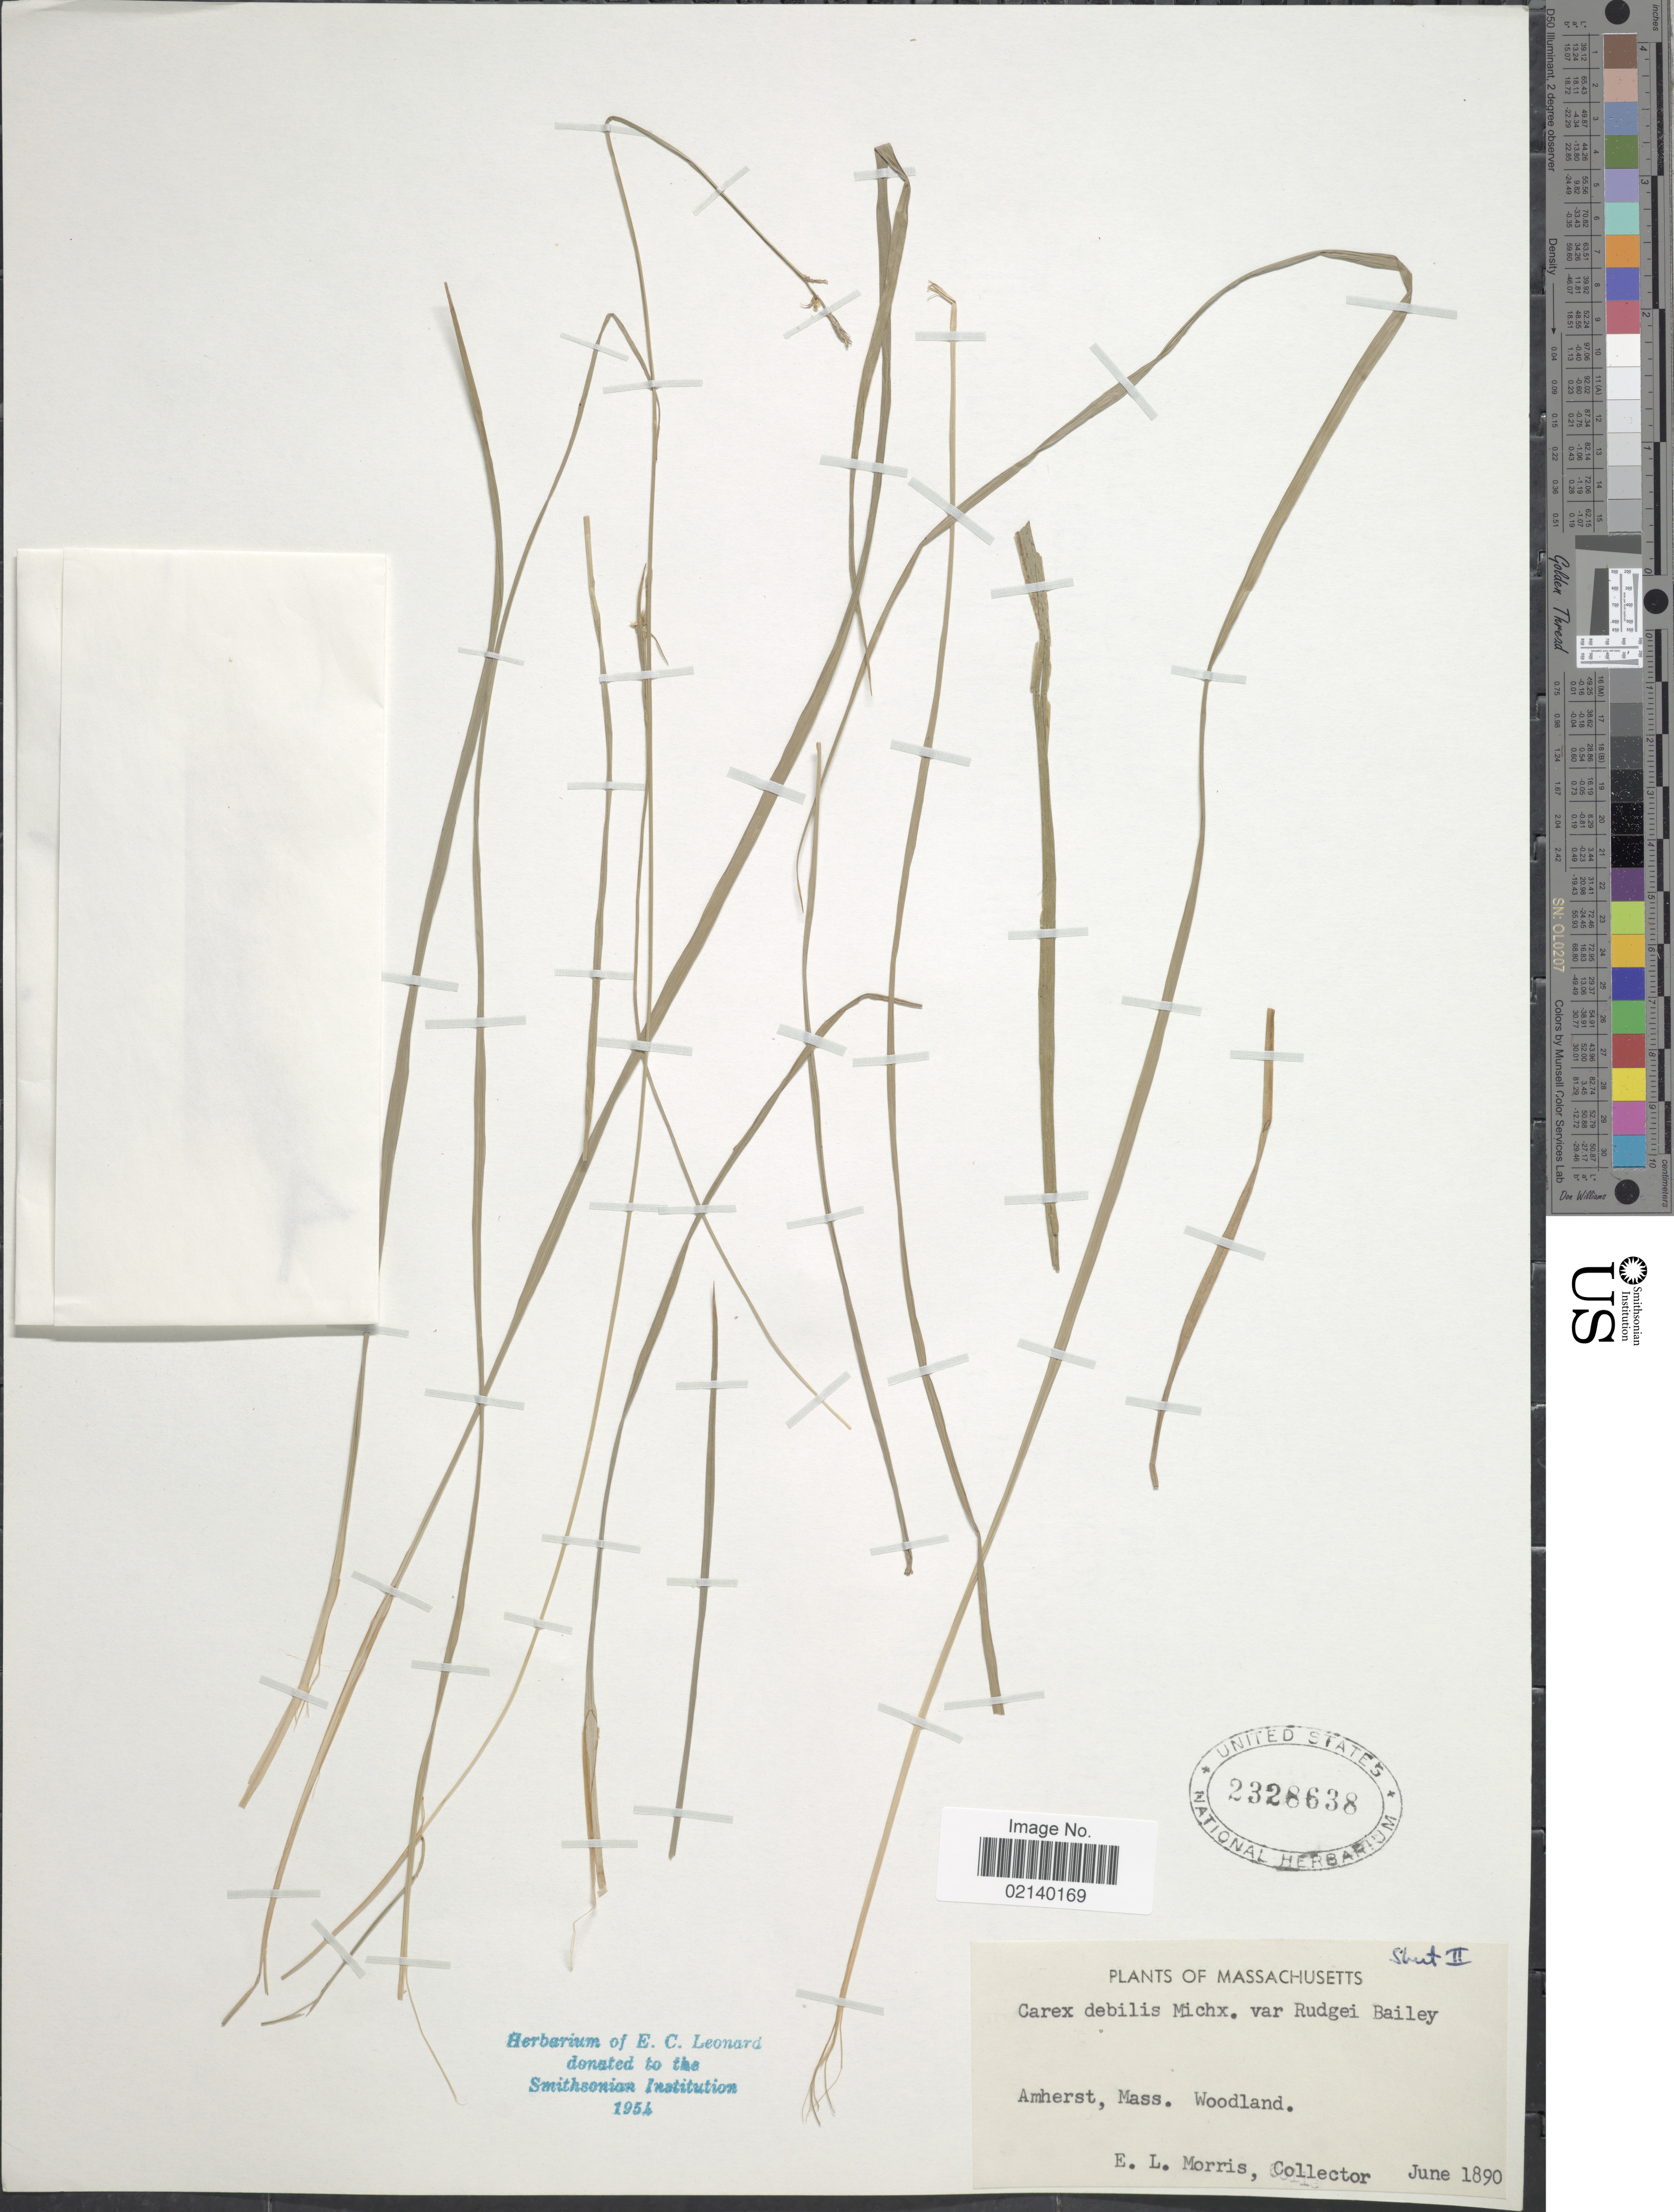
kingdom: Plantae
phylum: Tracheophyta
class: Liliopsida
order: Poales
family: Cyperaceae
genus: Carex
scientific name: Carex blanda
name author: Dewey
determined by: Strong, Mark T., (BOT), Smithsonian Institution - National Museum of Natural History (UNITED STATES)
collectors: E. Morris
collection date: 1890-06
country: United States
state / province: Massachusetts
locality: Amherst, Woodland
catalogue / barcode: US 2328638